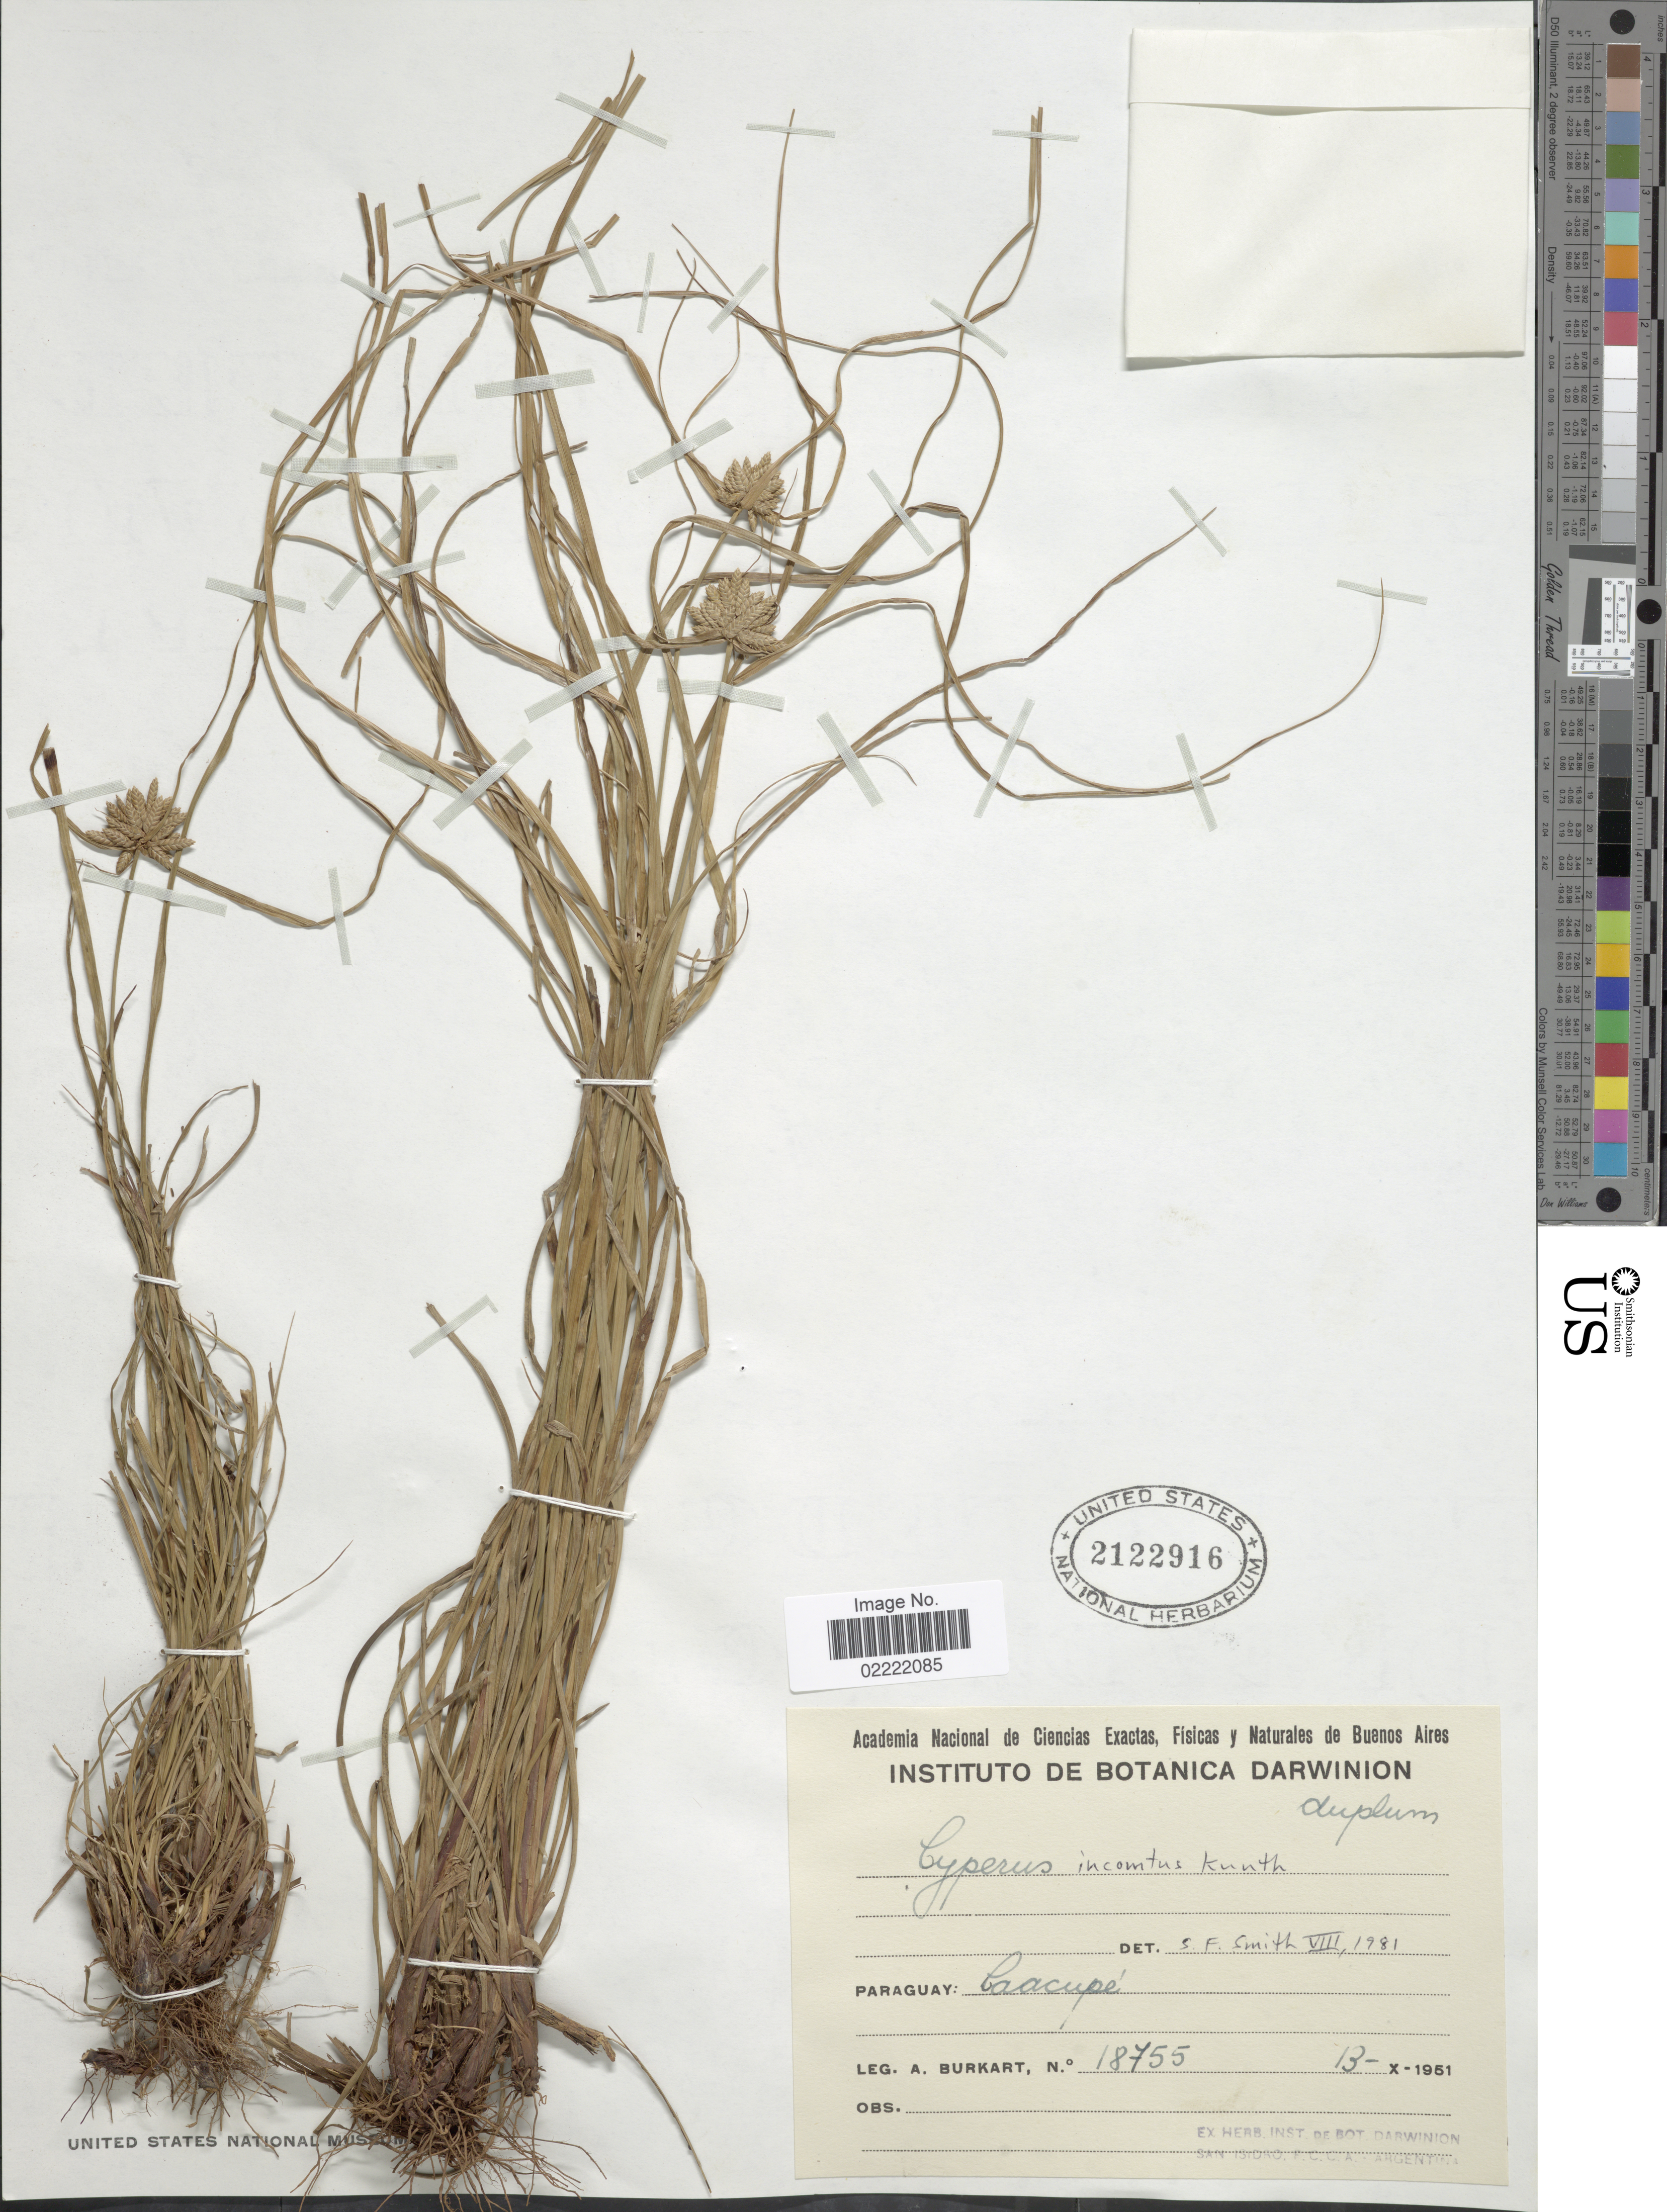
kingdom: Plantae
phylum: Tracheophyta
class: Liliopsida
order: Poales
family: Cyperaceae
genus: Cyperus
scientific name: Cyperus incomtus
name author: Kunth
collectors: A. E. Burkart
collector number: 18755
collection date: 1951-10-13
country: Paraguay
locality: Caacupé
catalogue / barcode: US 2122916